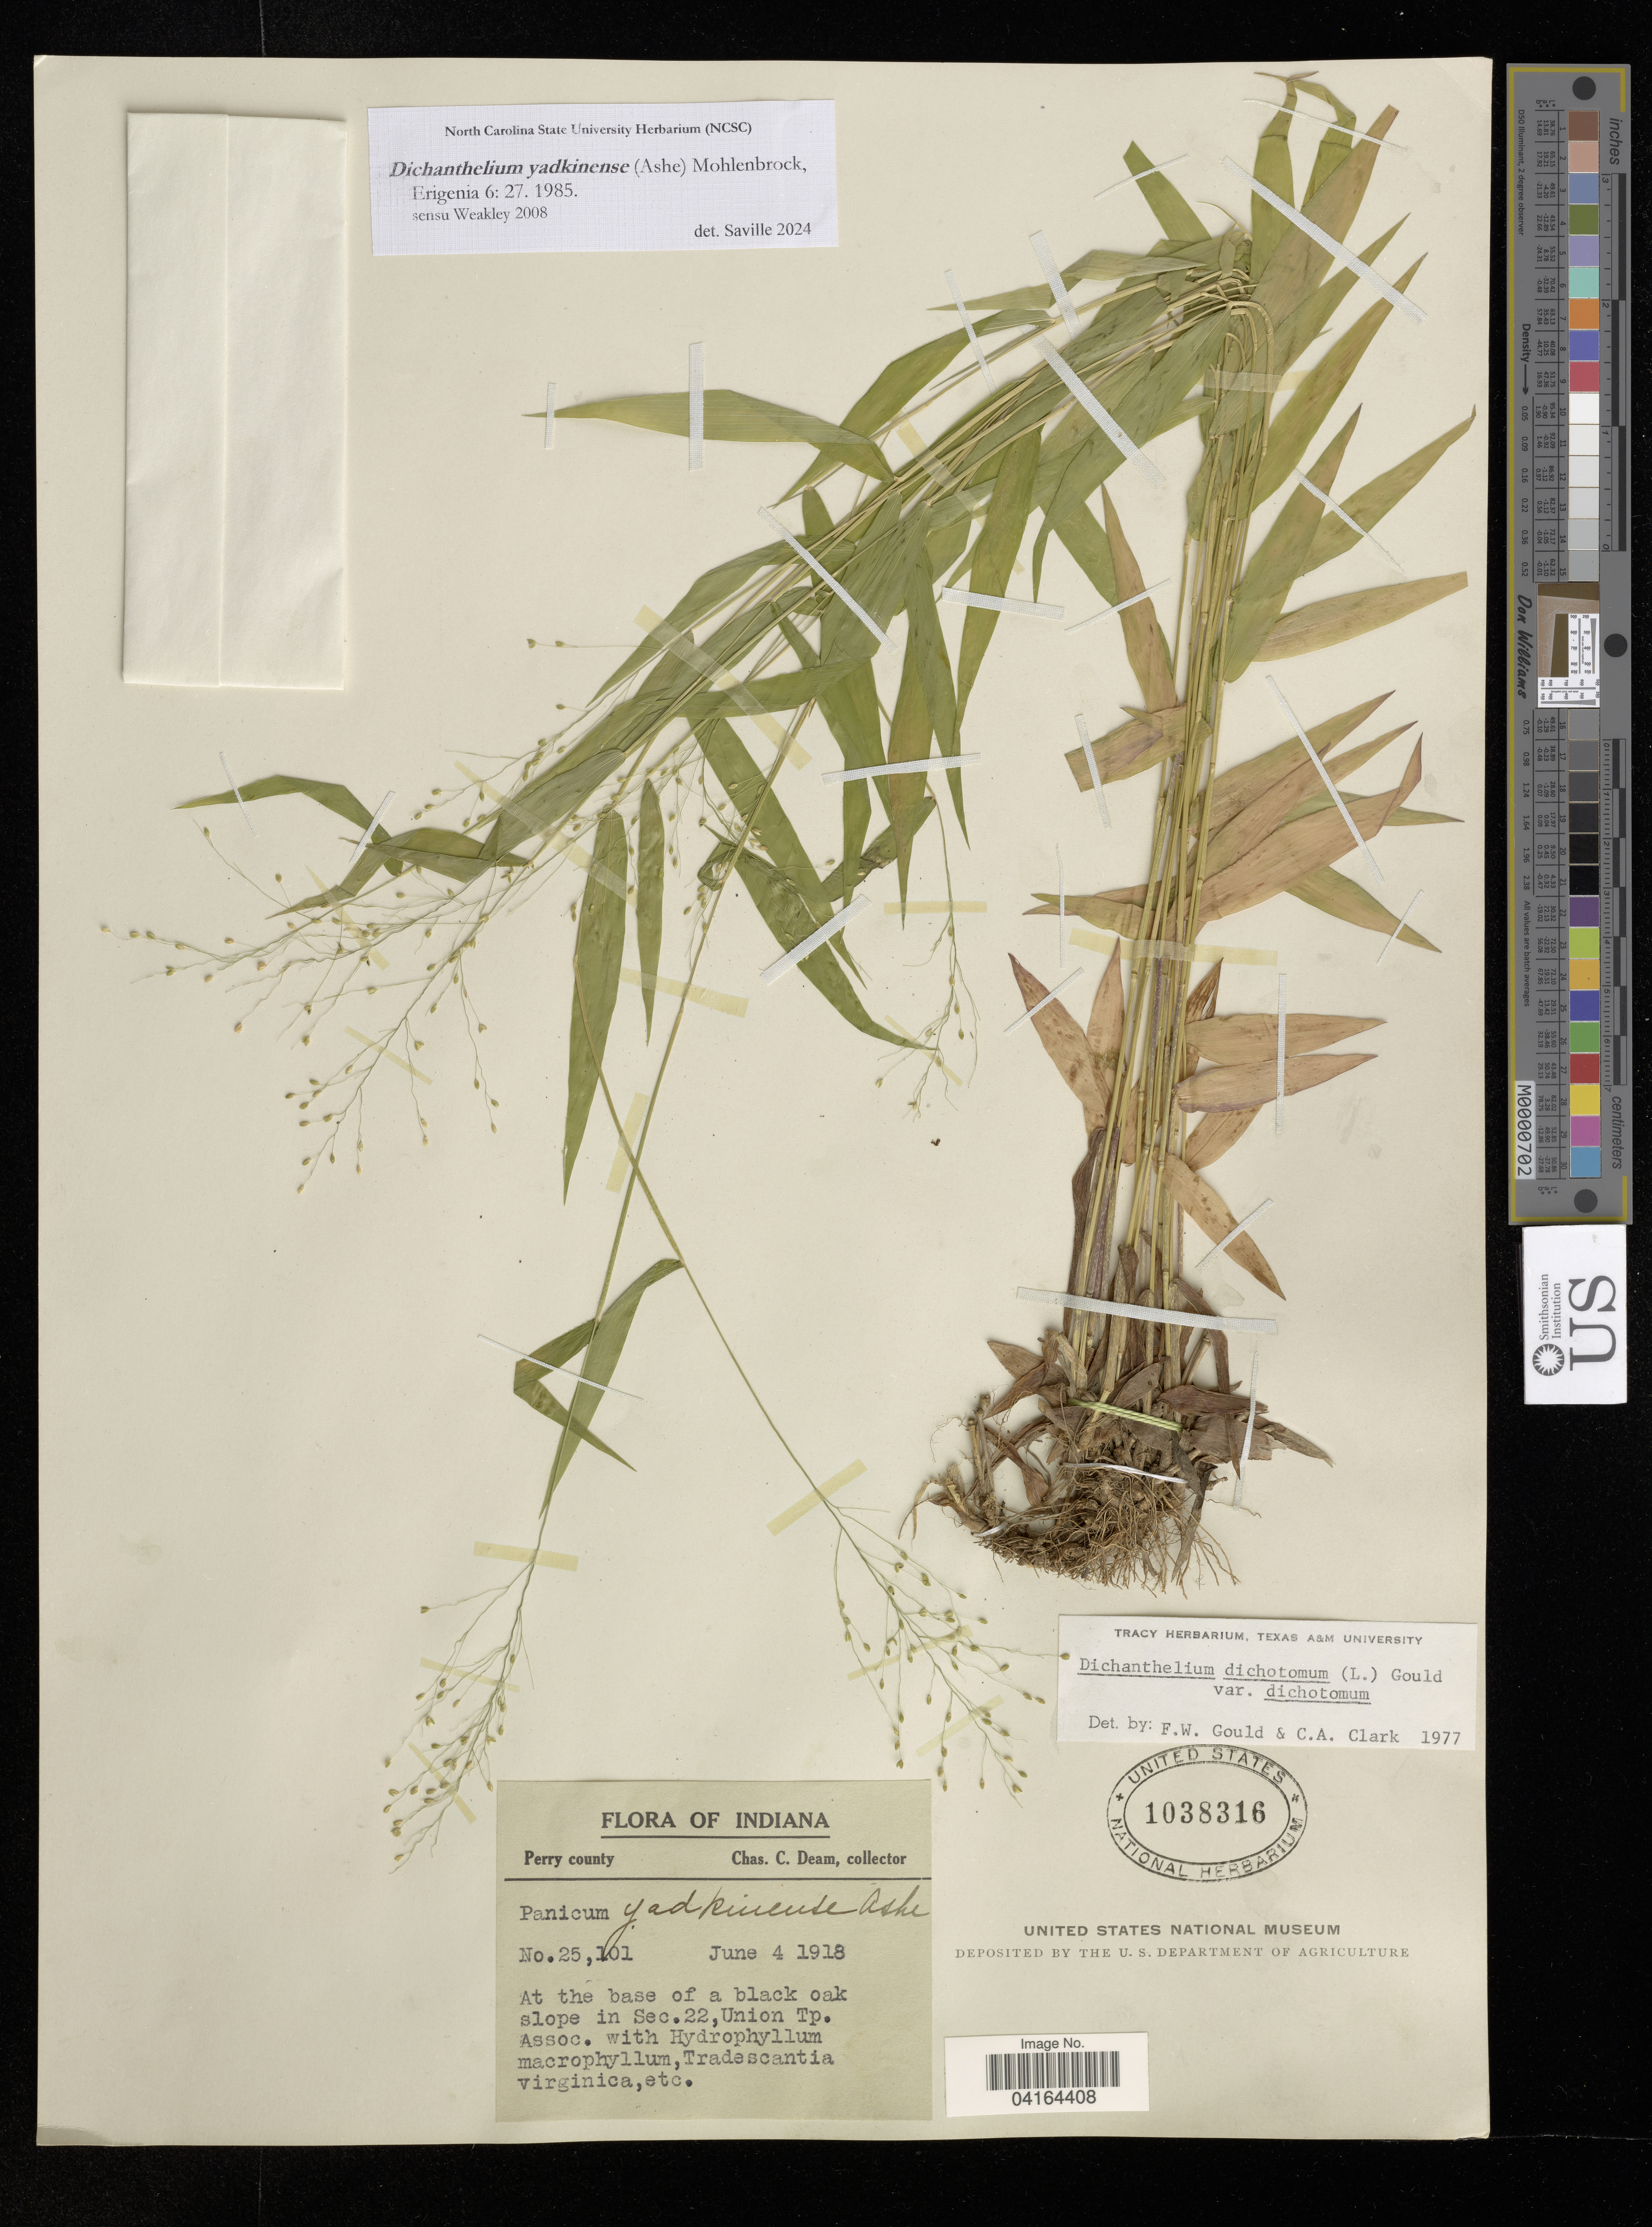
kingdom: Plantae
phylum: Tracheophyta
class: Liliopsida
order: Poales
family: Poaceae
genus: Dichanthelium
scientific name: Dichanthelium yadkinense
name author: (Ashe) Mohlenbr.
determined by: Saville, A. C., (NCSC), North Carolina State University (UNITED STATES)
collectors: C. C. Deam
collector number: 25,101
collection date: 1918-06-04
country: United States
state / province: Indiana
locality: Perry county. At the base of a black oak slope in Sec.22, Union Tp.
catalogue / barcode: US 1038316